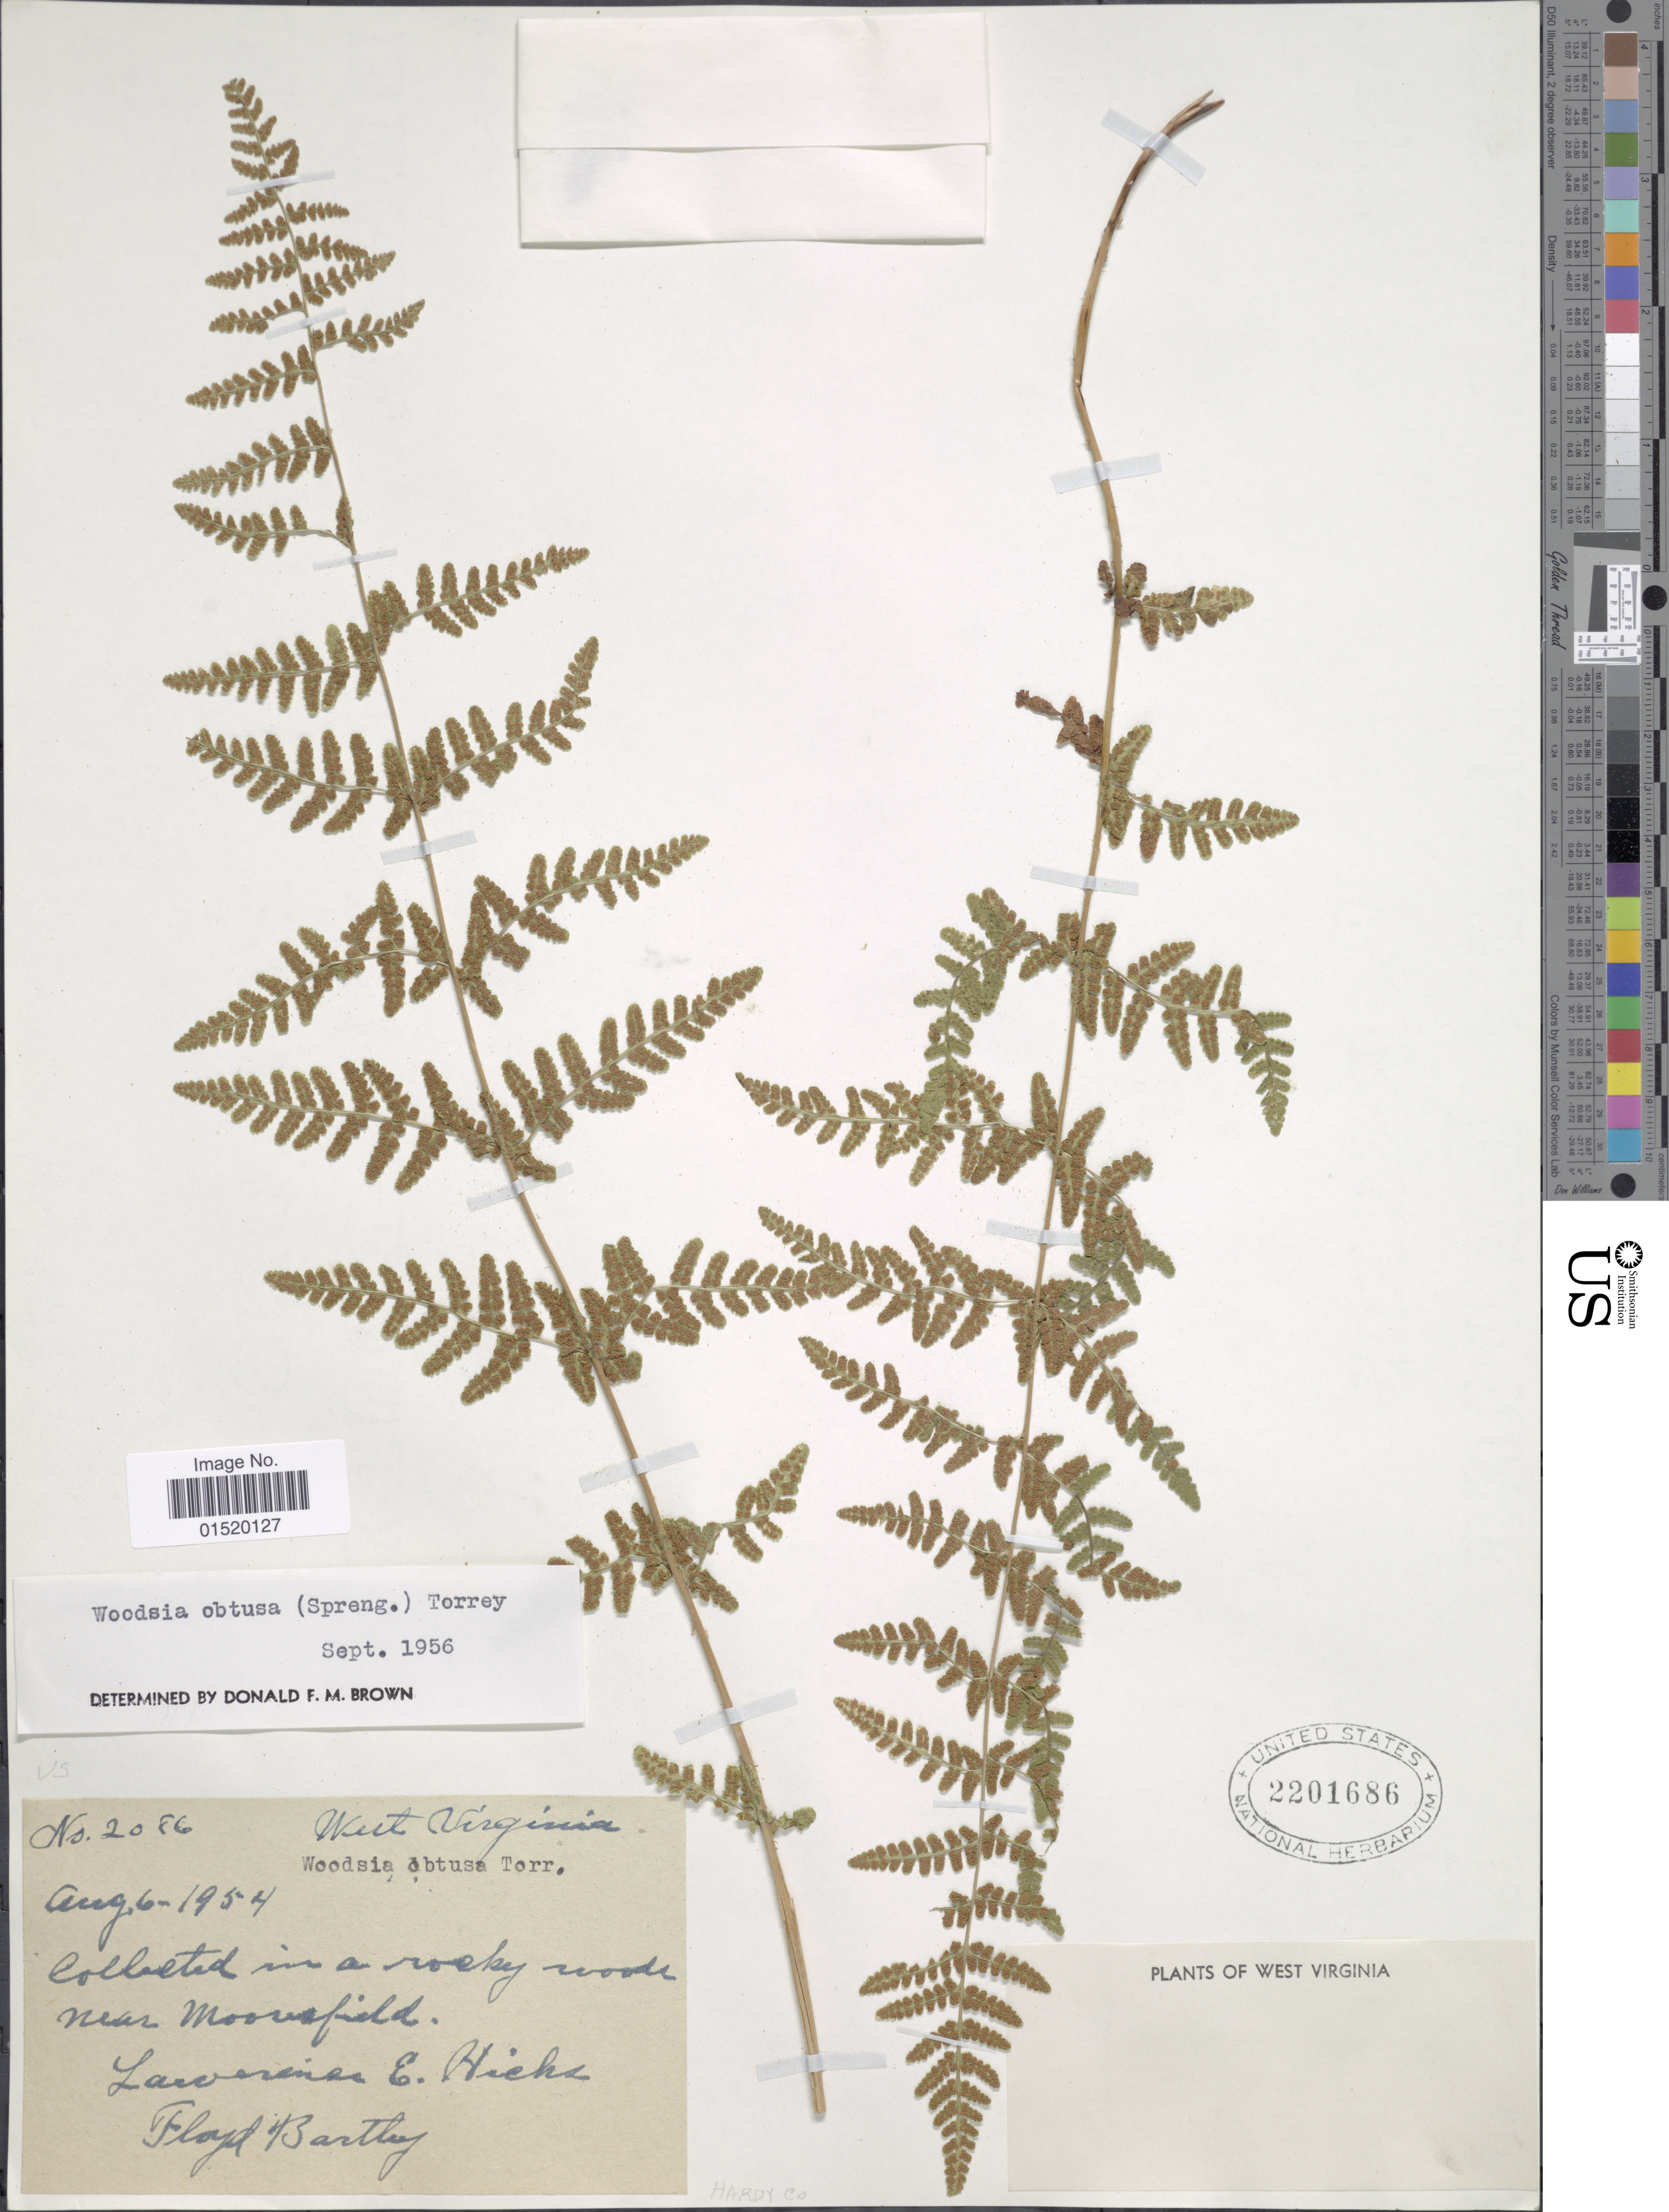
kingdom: Plantae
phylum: Tracheophyta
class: Polypodiopsida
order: Polypodiales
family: Woodsiaceae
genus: Woodsia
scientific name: Woodsia obtusa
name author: (Spreng.) Torr.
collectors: L. E. Hicks & F. Bartley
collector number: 2056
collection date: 1954-08-06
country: United States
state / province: West Virginia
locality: Collected in a rocky woods near Moorefield.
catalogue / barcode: US 2201686